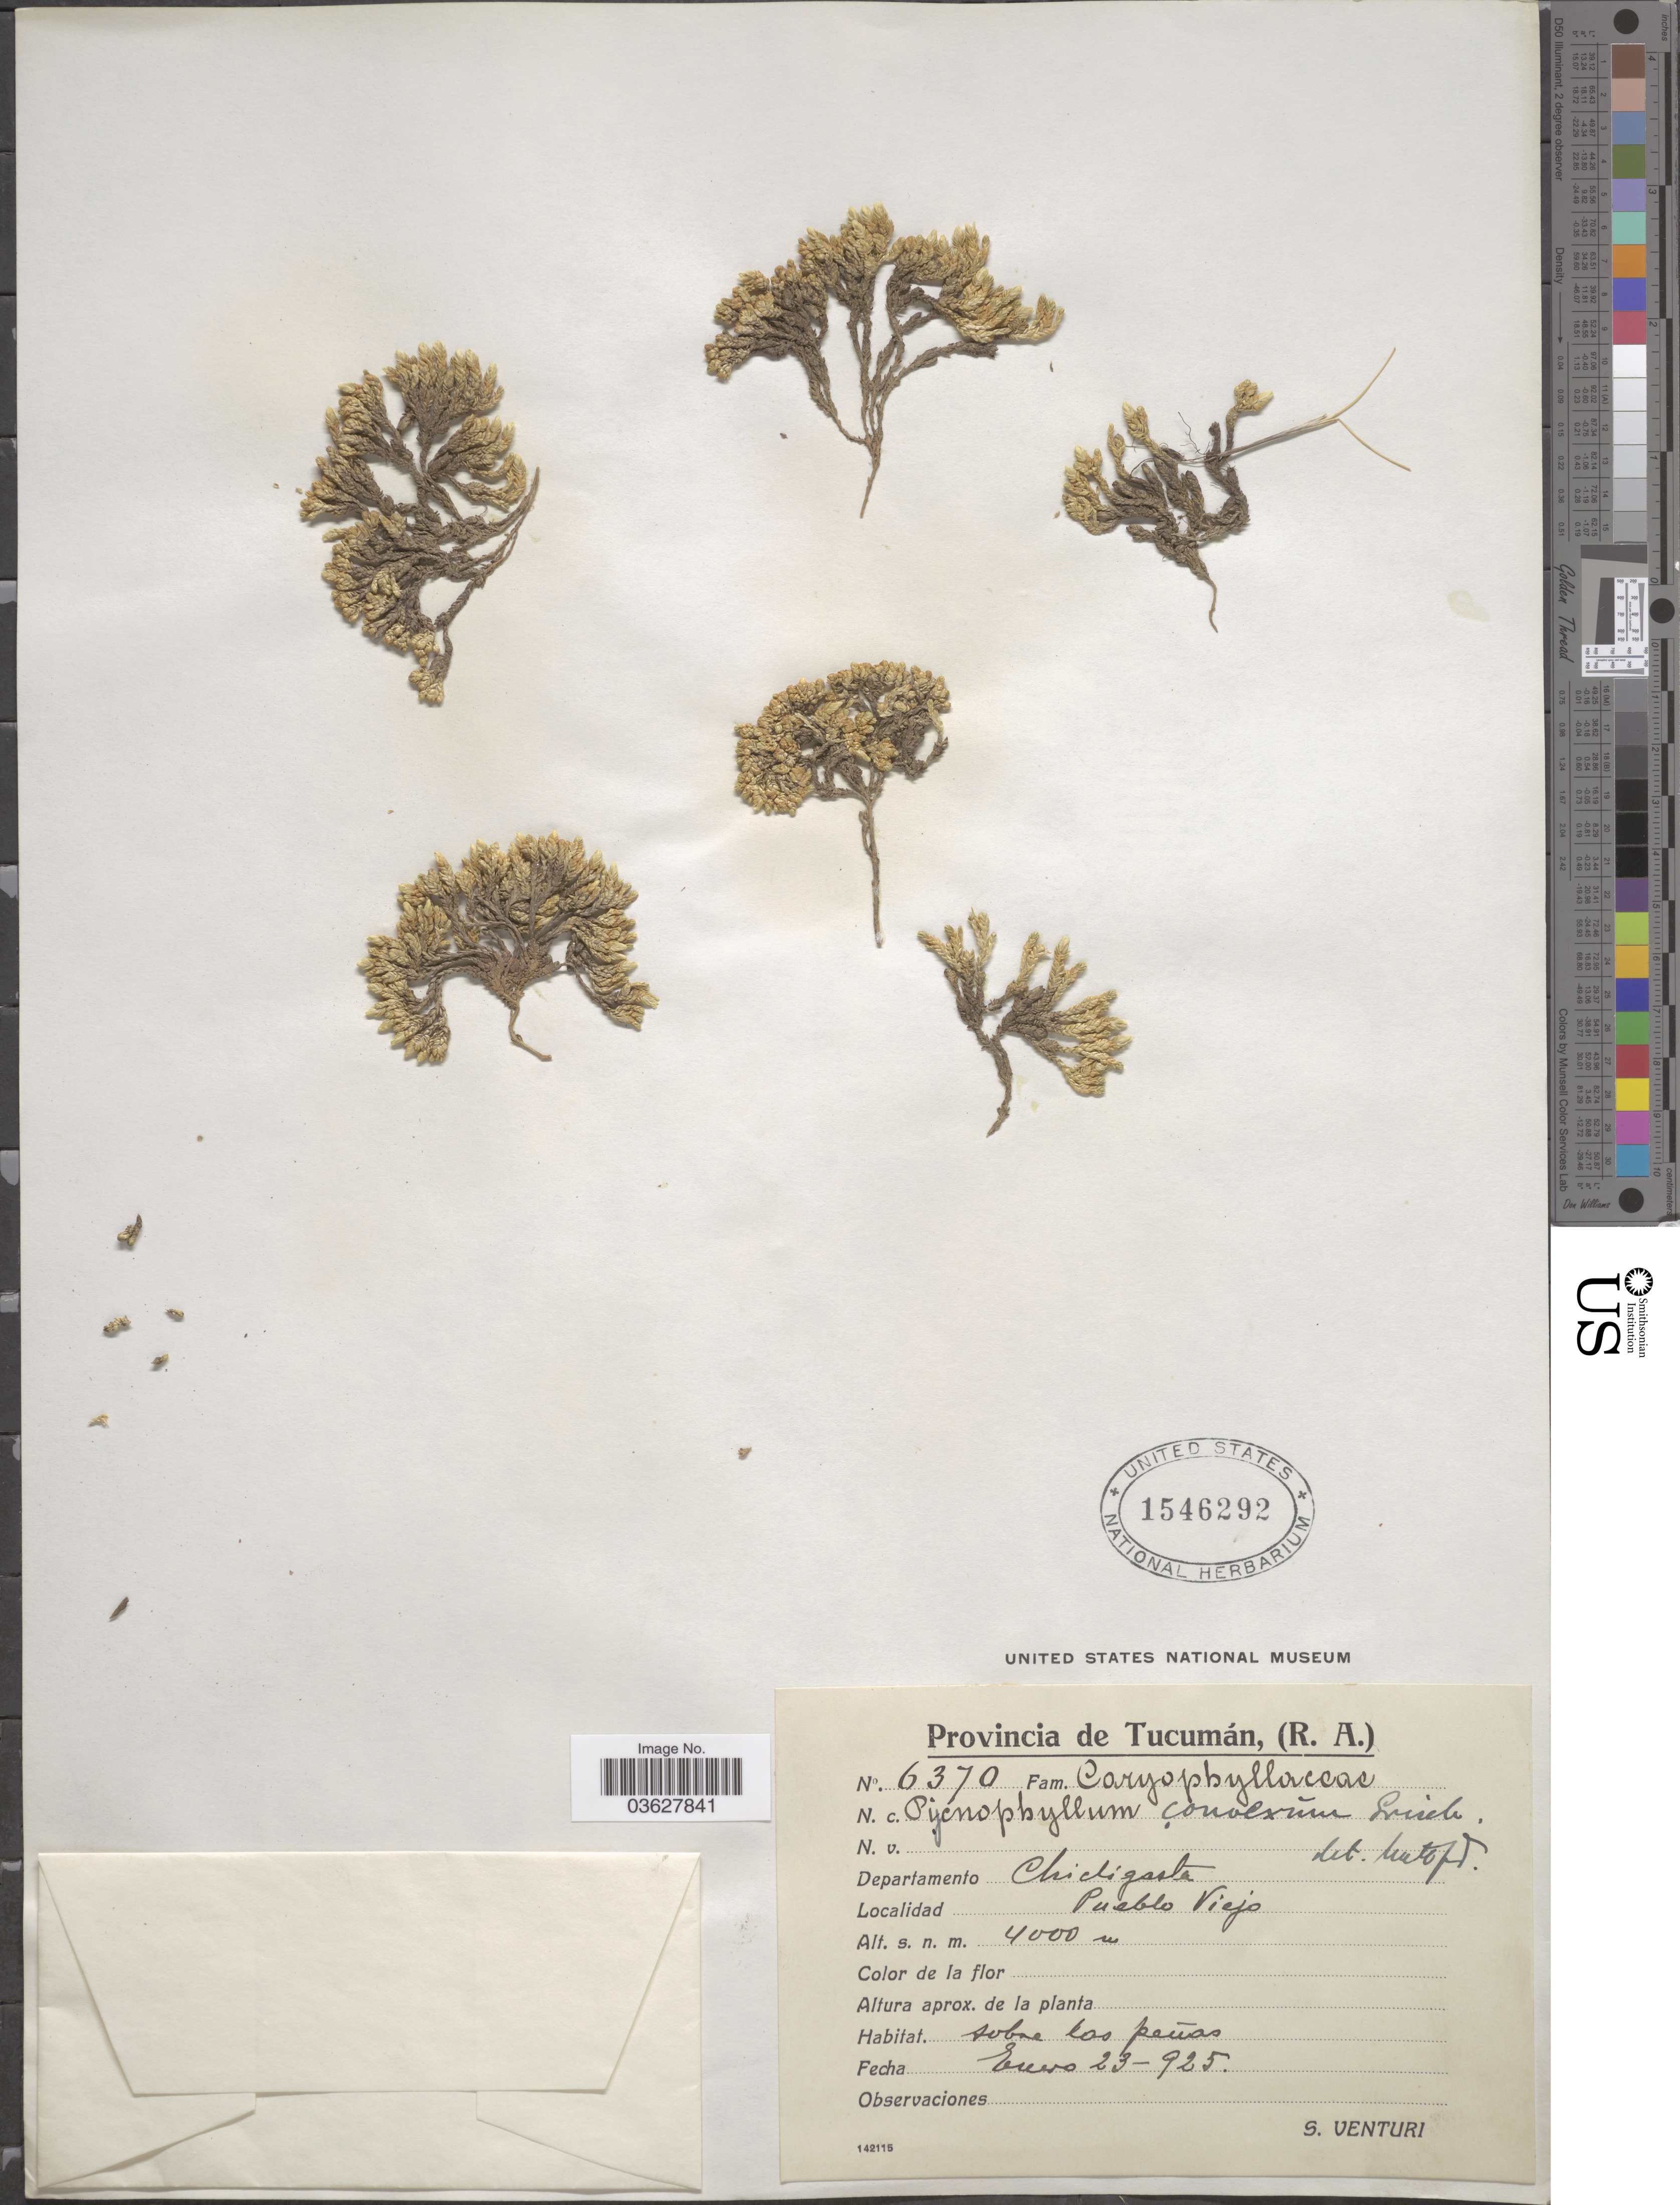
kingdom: Plantae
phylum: Tracheophyta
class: Magnoliopsida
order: Caryophyllales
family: Caryophyllaceae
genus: Pycnophyllum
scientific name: Pycnophyllum convexum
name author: Griseb.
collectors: S. Venturi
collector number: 6370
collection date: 1925-01-23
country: Argentina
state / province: Tucuman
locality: Departamento Chicligasta. Pueblo Viejo.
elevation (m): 4000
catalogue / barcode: US 1546292